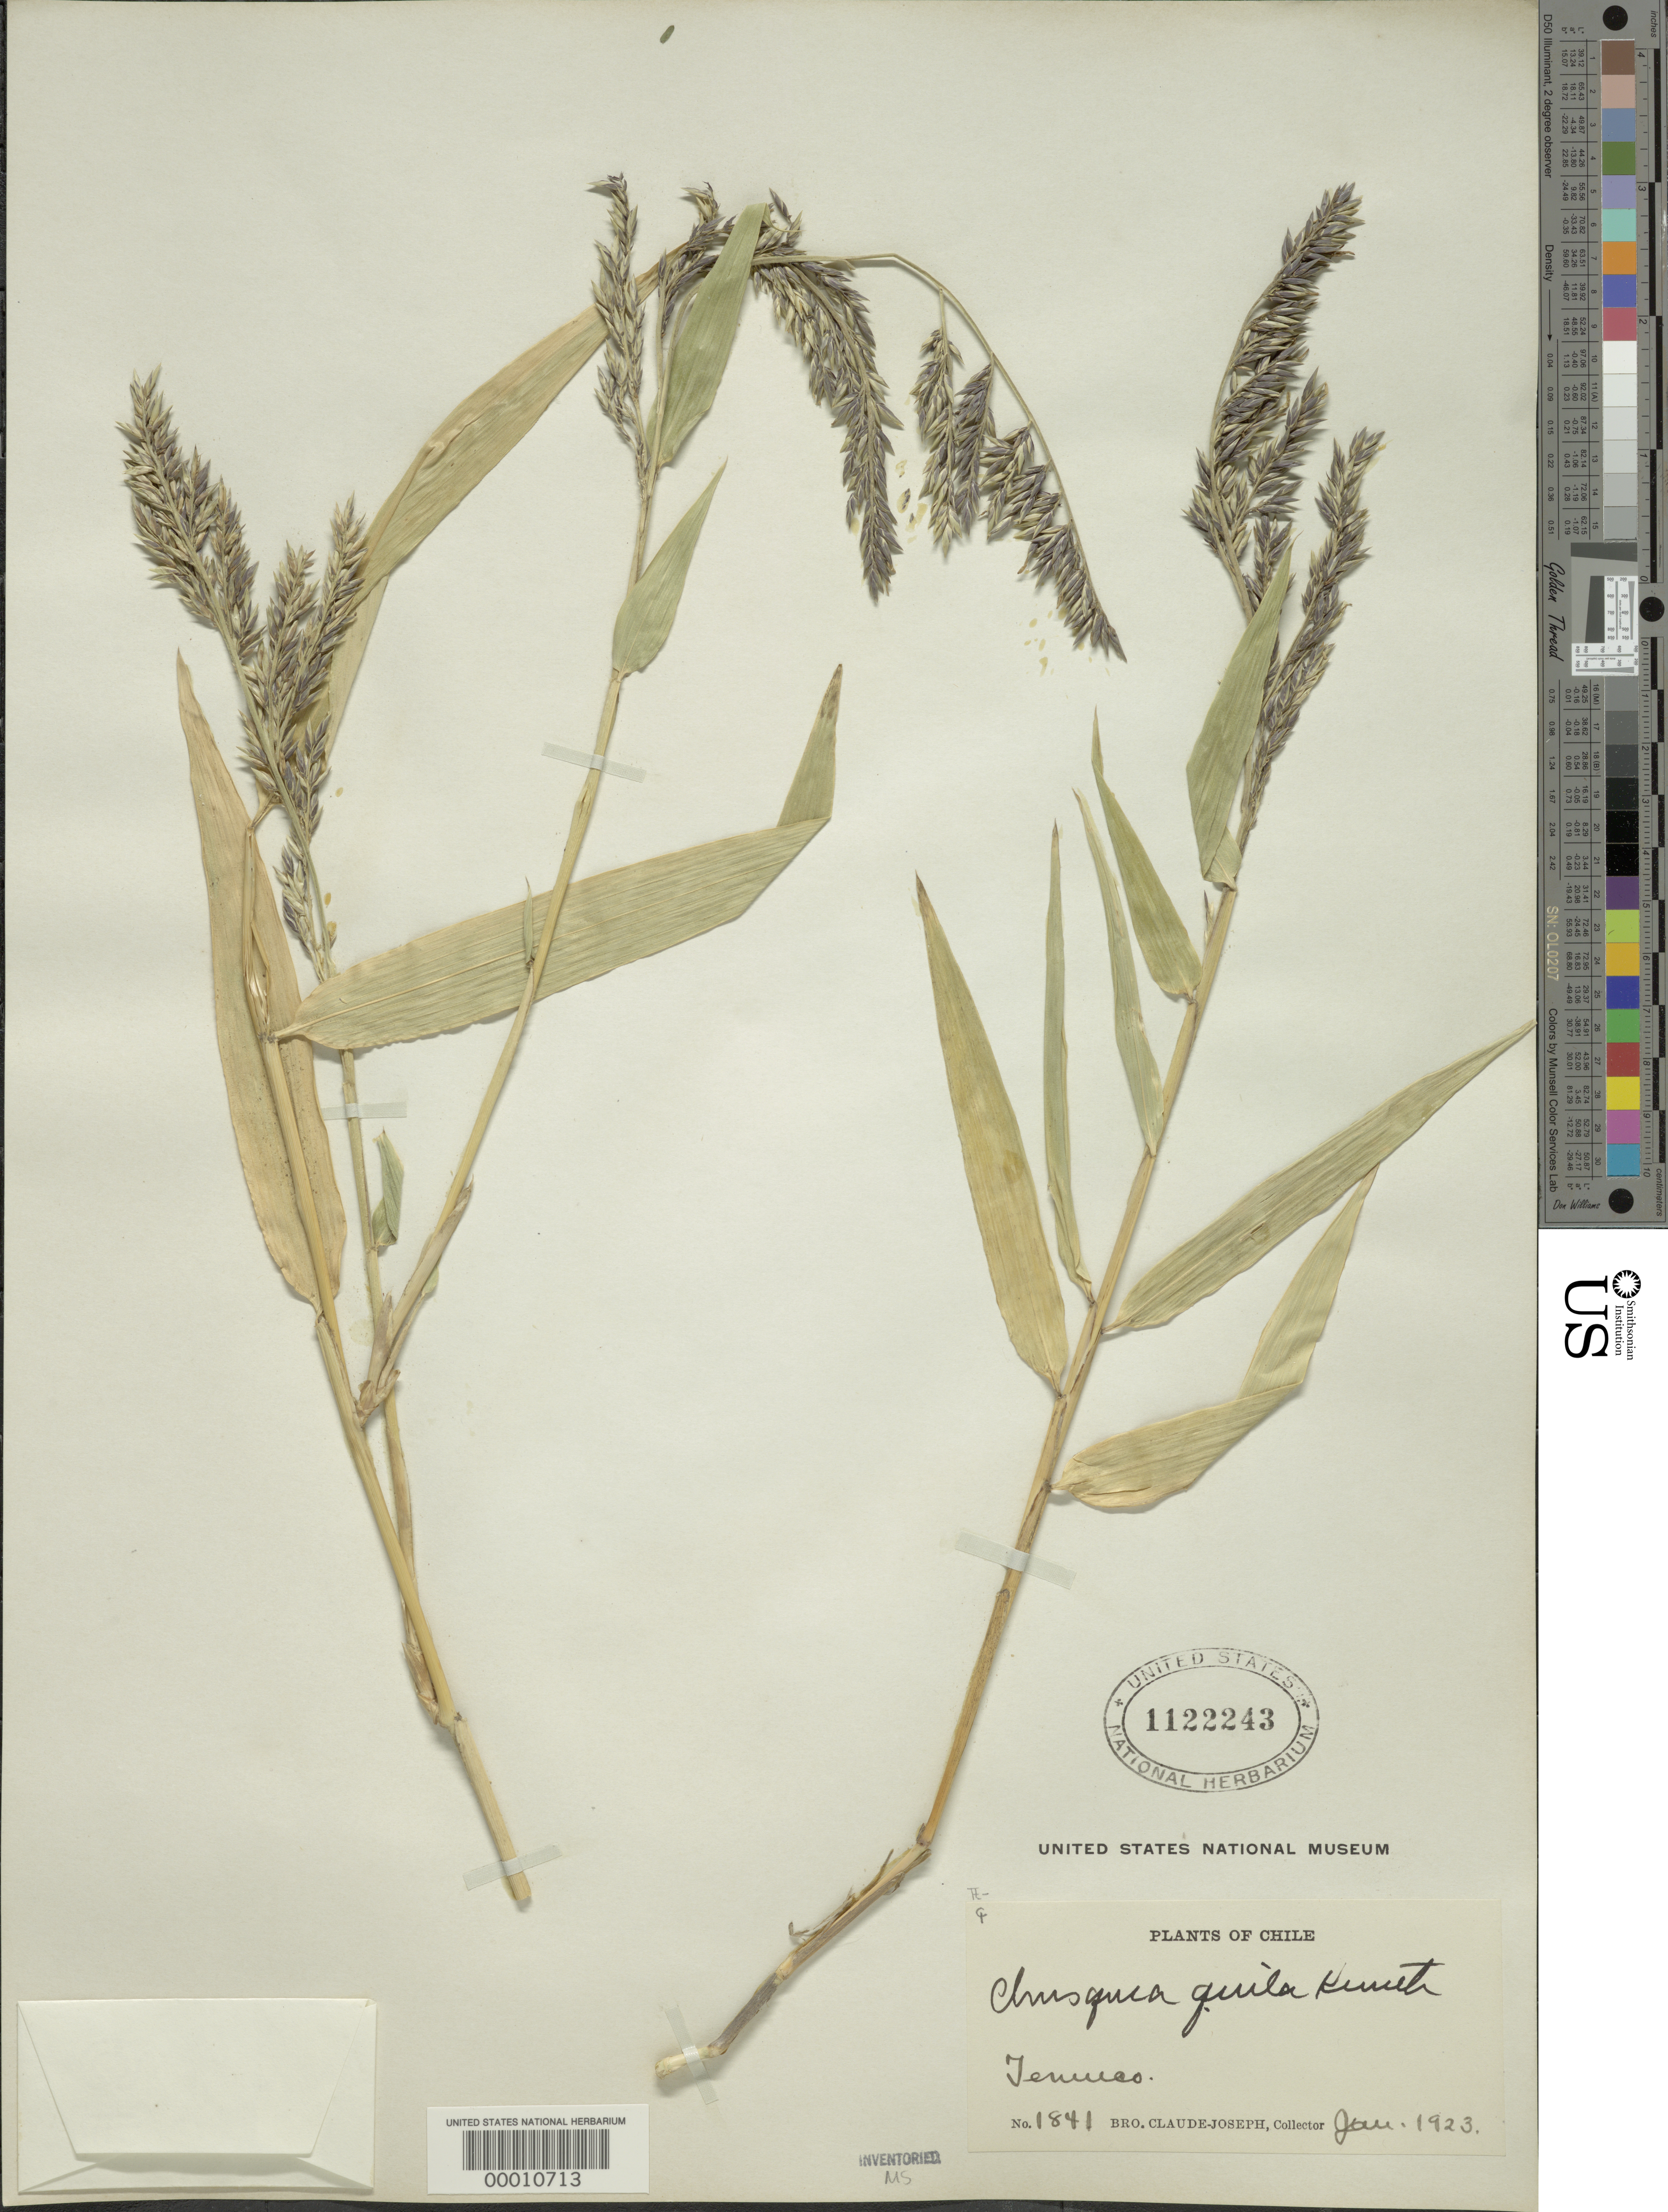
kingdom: Plantae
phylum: Tracheophyta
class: Liliopsida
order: Poales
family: Poaceae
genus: Chusquea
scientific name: Chusquea valdiviensis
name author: É. Desv. in Gay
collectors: Bro. Claude-Joseph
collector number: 1841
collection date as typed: Jan 1923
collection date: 1923-01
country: Chile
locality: Temuco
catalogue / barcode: US 1122243